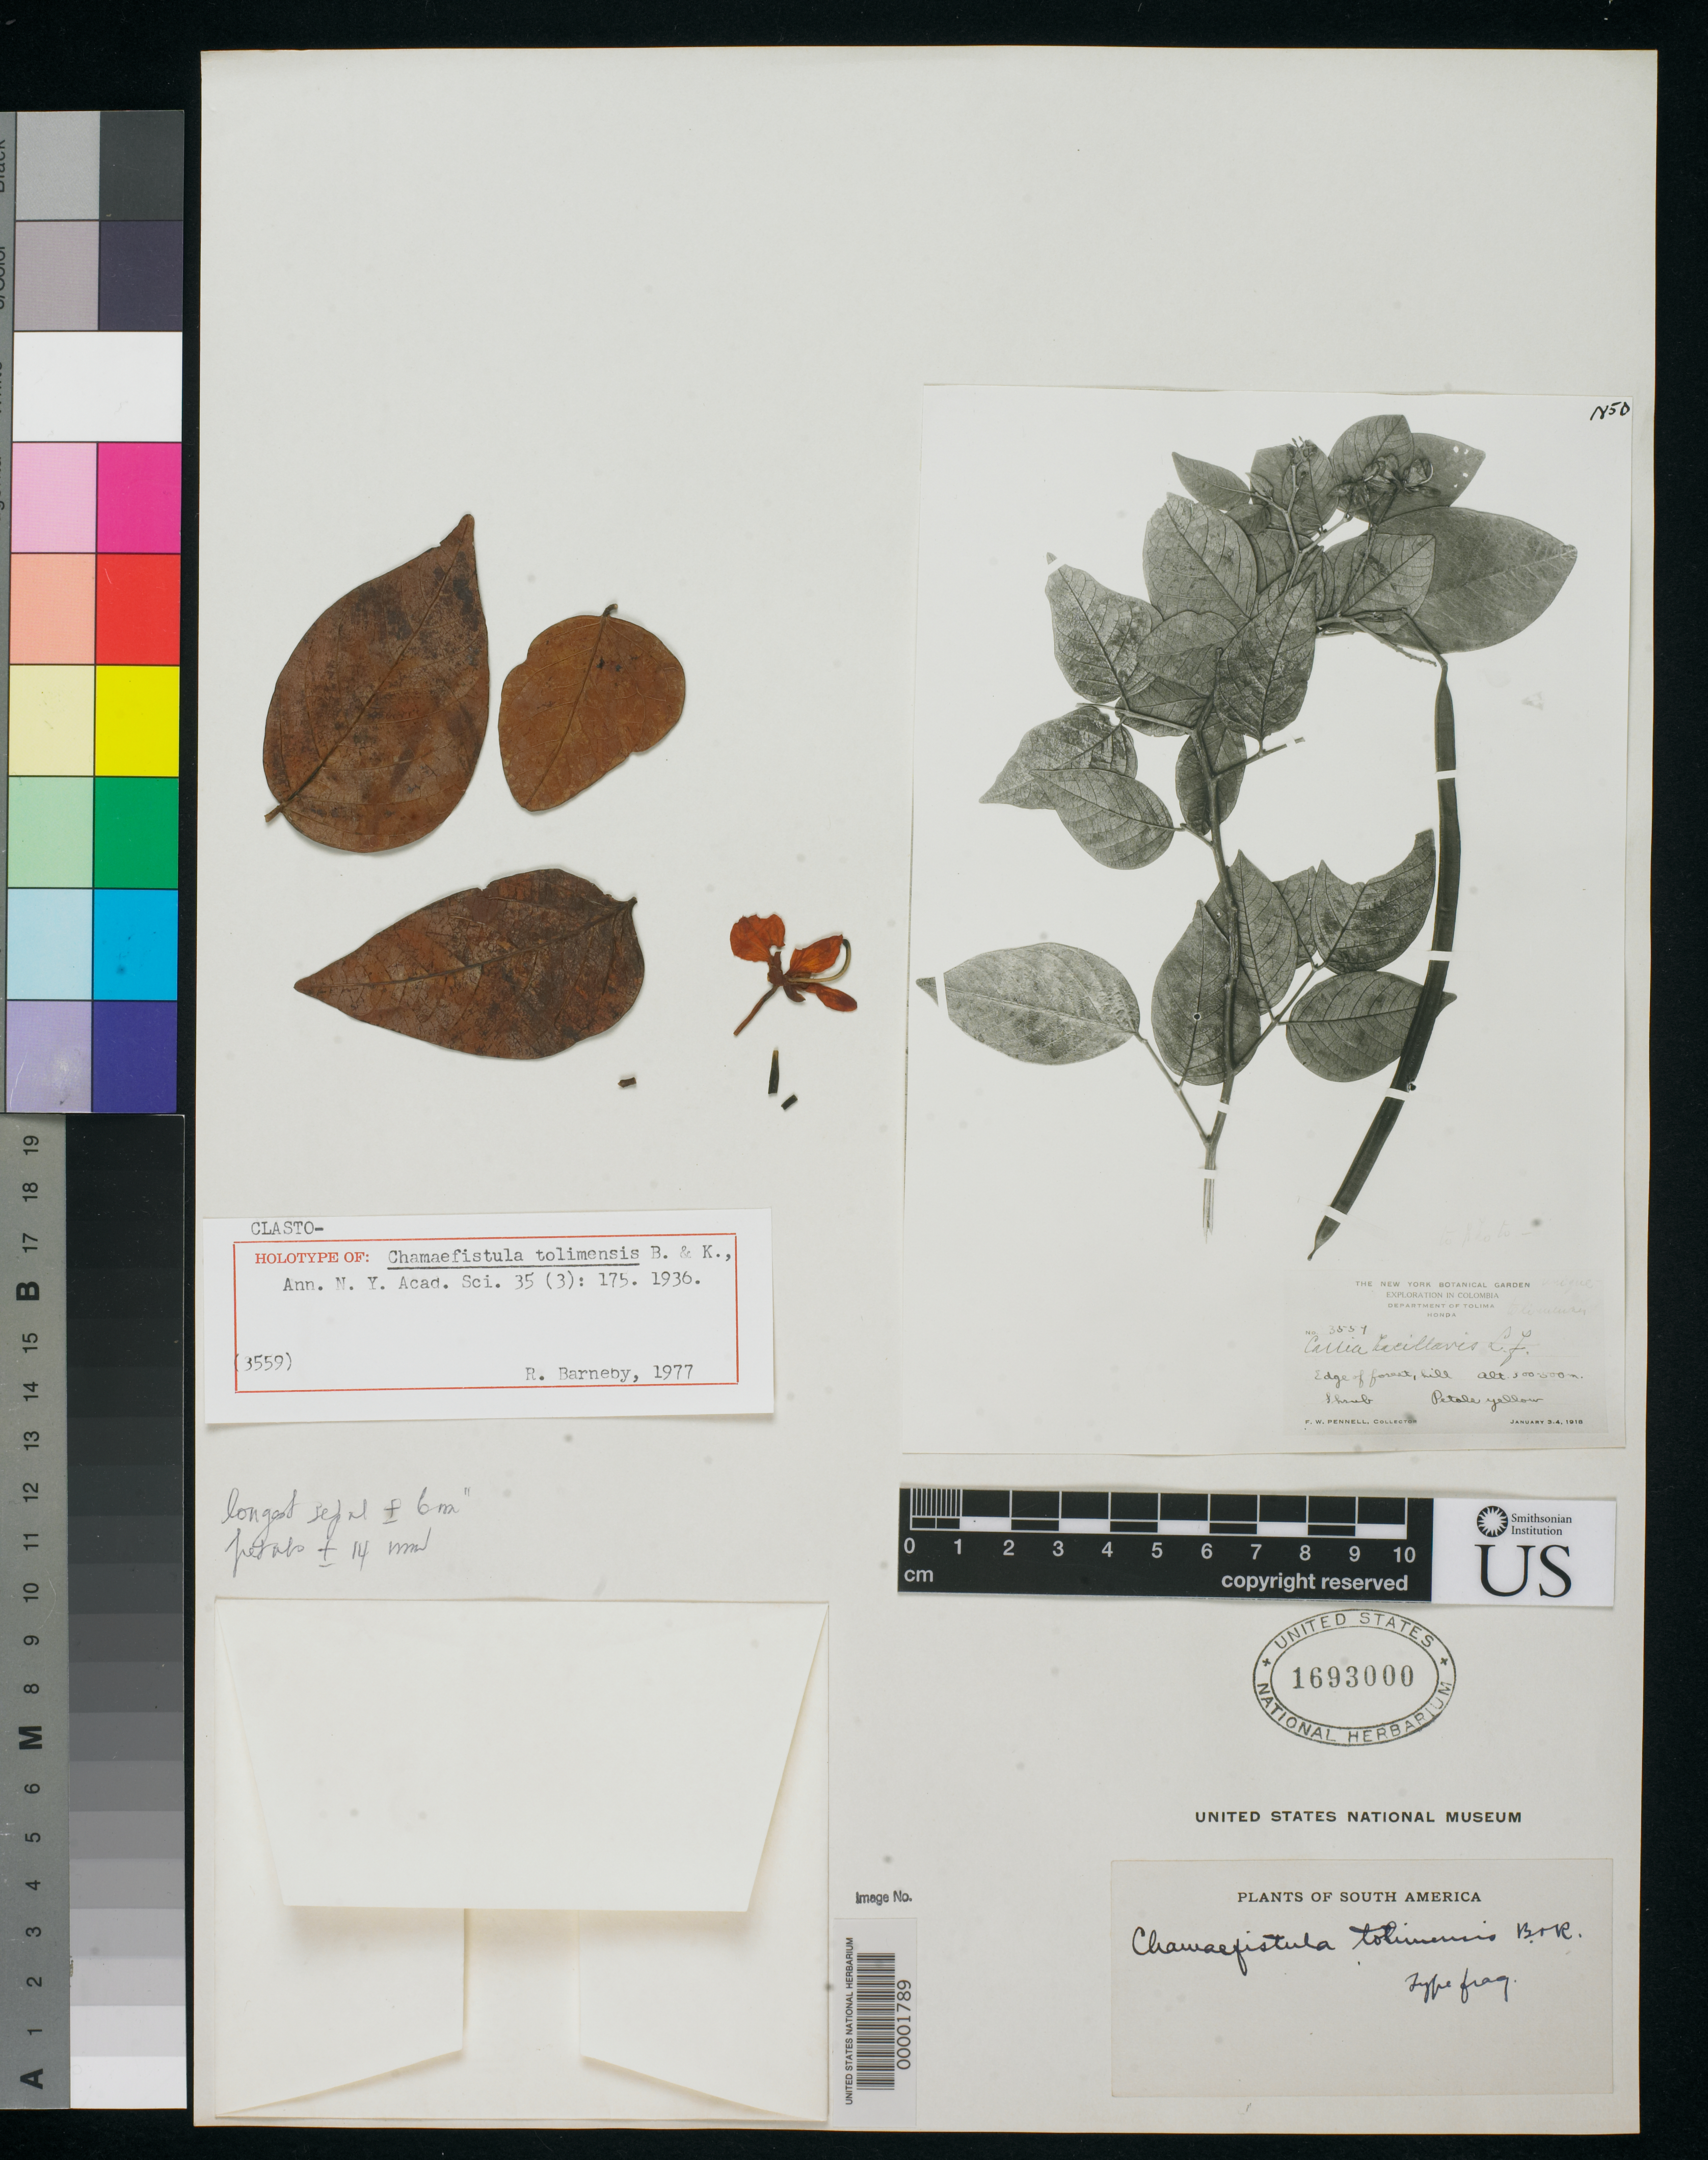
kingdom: Plantae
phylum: Tracheophyta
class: Magnoliopsida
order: Fabales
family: Fabaceae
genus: Chamaefistula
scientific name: Chamaefistula tolimensis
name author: Britton & Rose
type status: Type Fragment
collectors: F. W. Pennell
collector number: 3559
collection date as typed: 03 Jan 1918 or 04 Jan 1918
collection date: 1918-01-03 or 1918-01-04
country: Colombia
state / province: Tolima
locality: Honda.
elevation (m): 300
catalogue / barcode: US 1693000